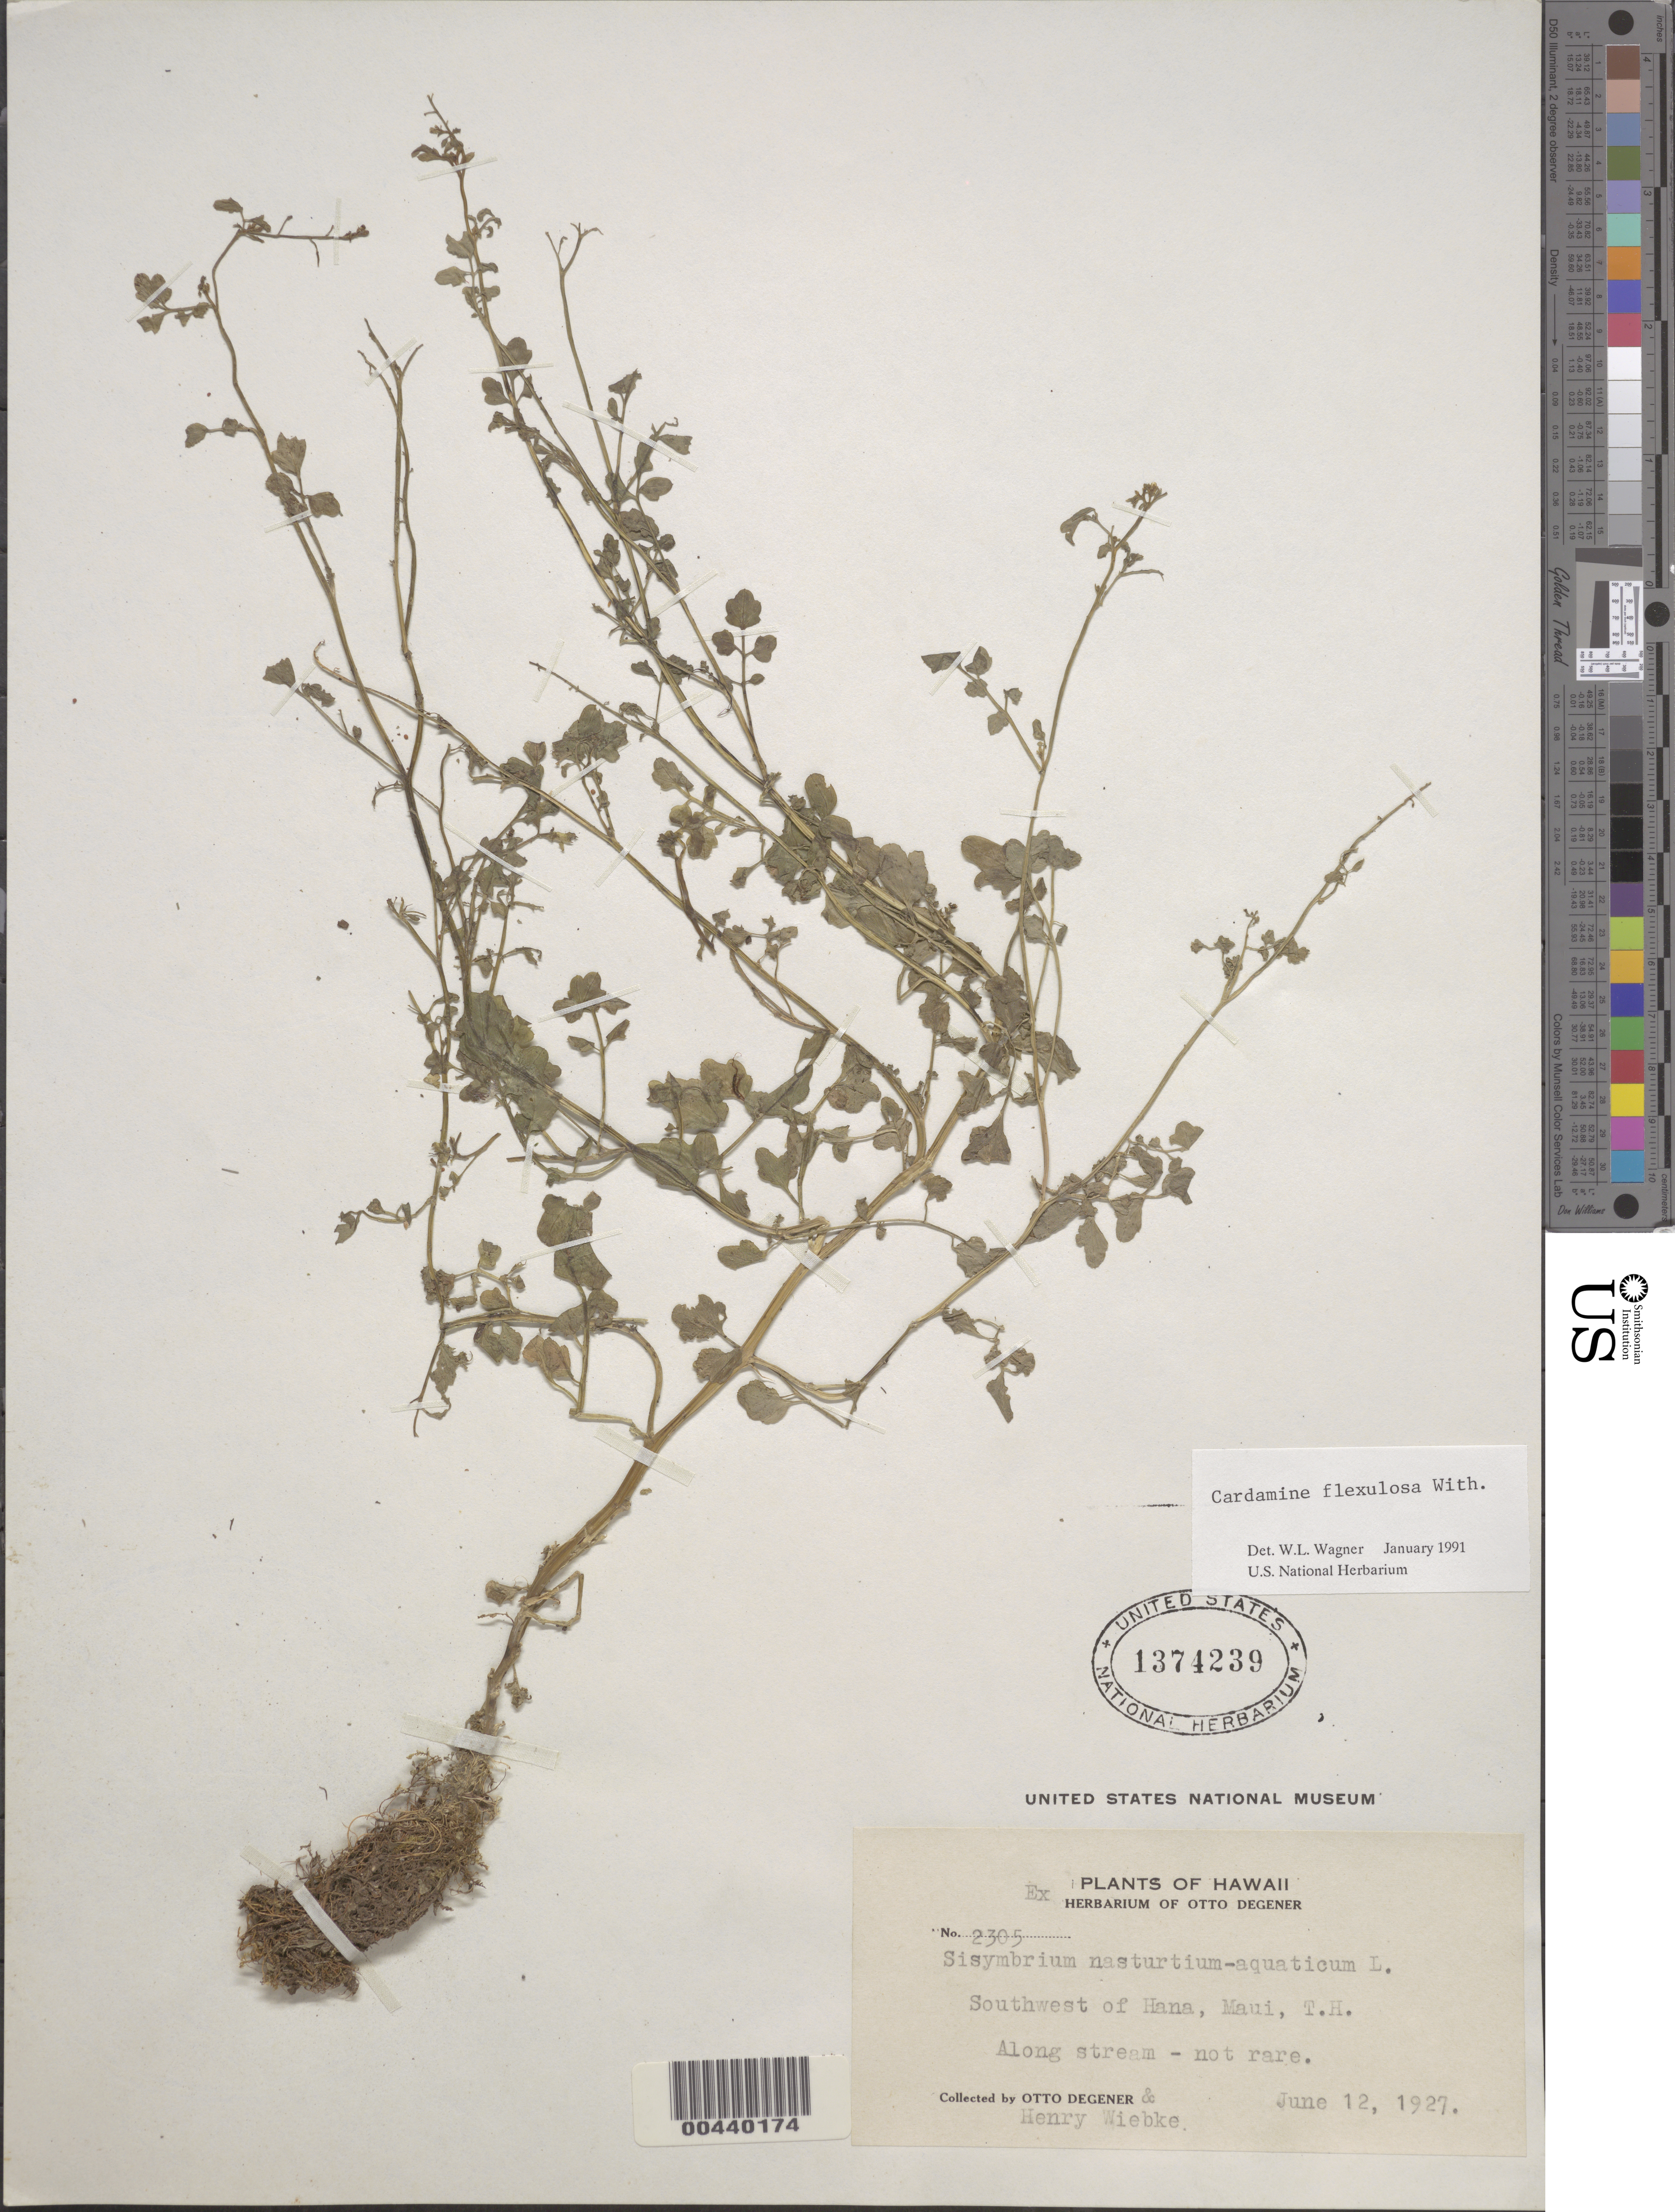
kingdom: Plantae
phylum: Tracheophyta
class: Magnoliopsida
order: Brassicales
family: Brassicaceae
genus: Cardamine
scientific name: Cardamine occulta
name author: Hornem.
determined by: Wagner, W. L., (BOT), Smithsonian Institution - National Museum of Natural History (UNITED STATES)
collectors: O. Degener & H. Wiebke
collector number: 2305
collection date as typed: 12 Jun 1927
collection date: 1927-06-12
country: United States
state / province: Hawaii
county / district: Maui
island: Maui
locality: SW of Hana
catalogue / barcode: US 1374239